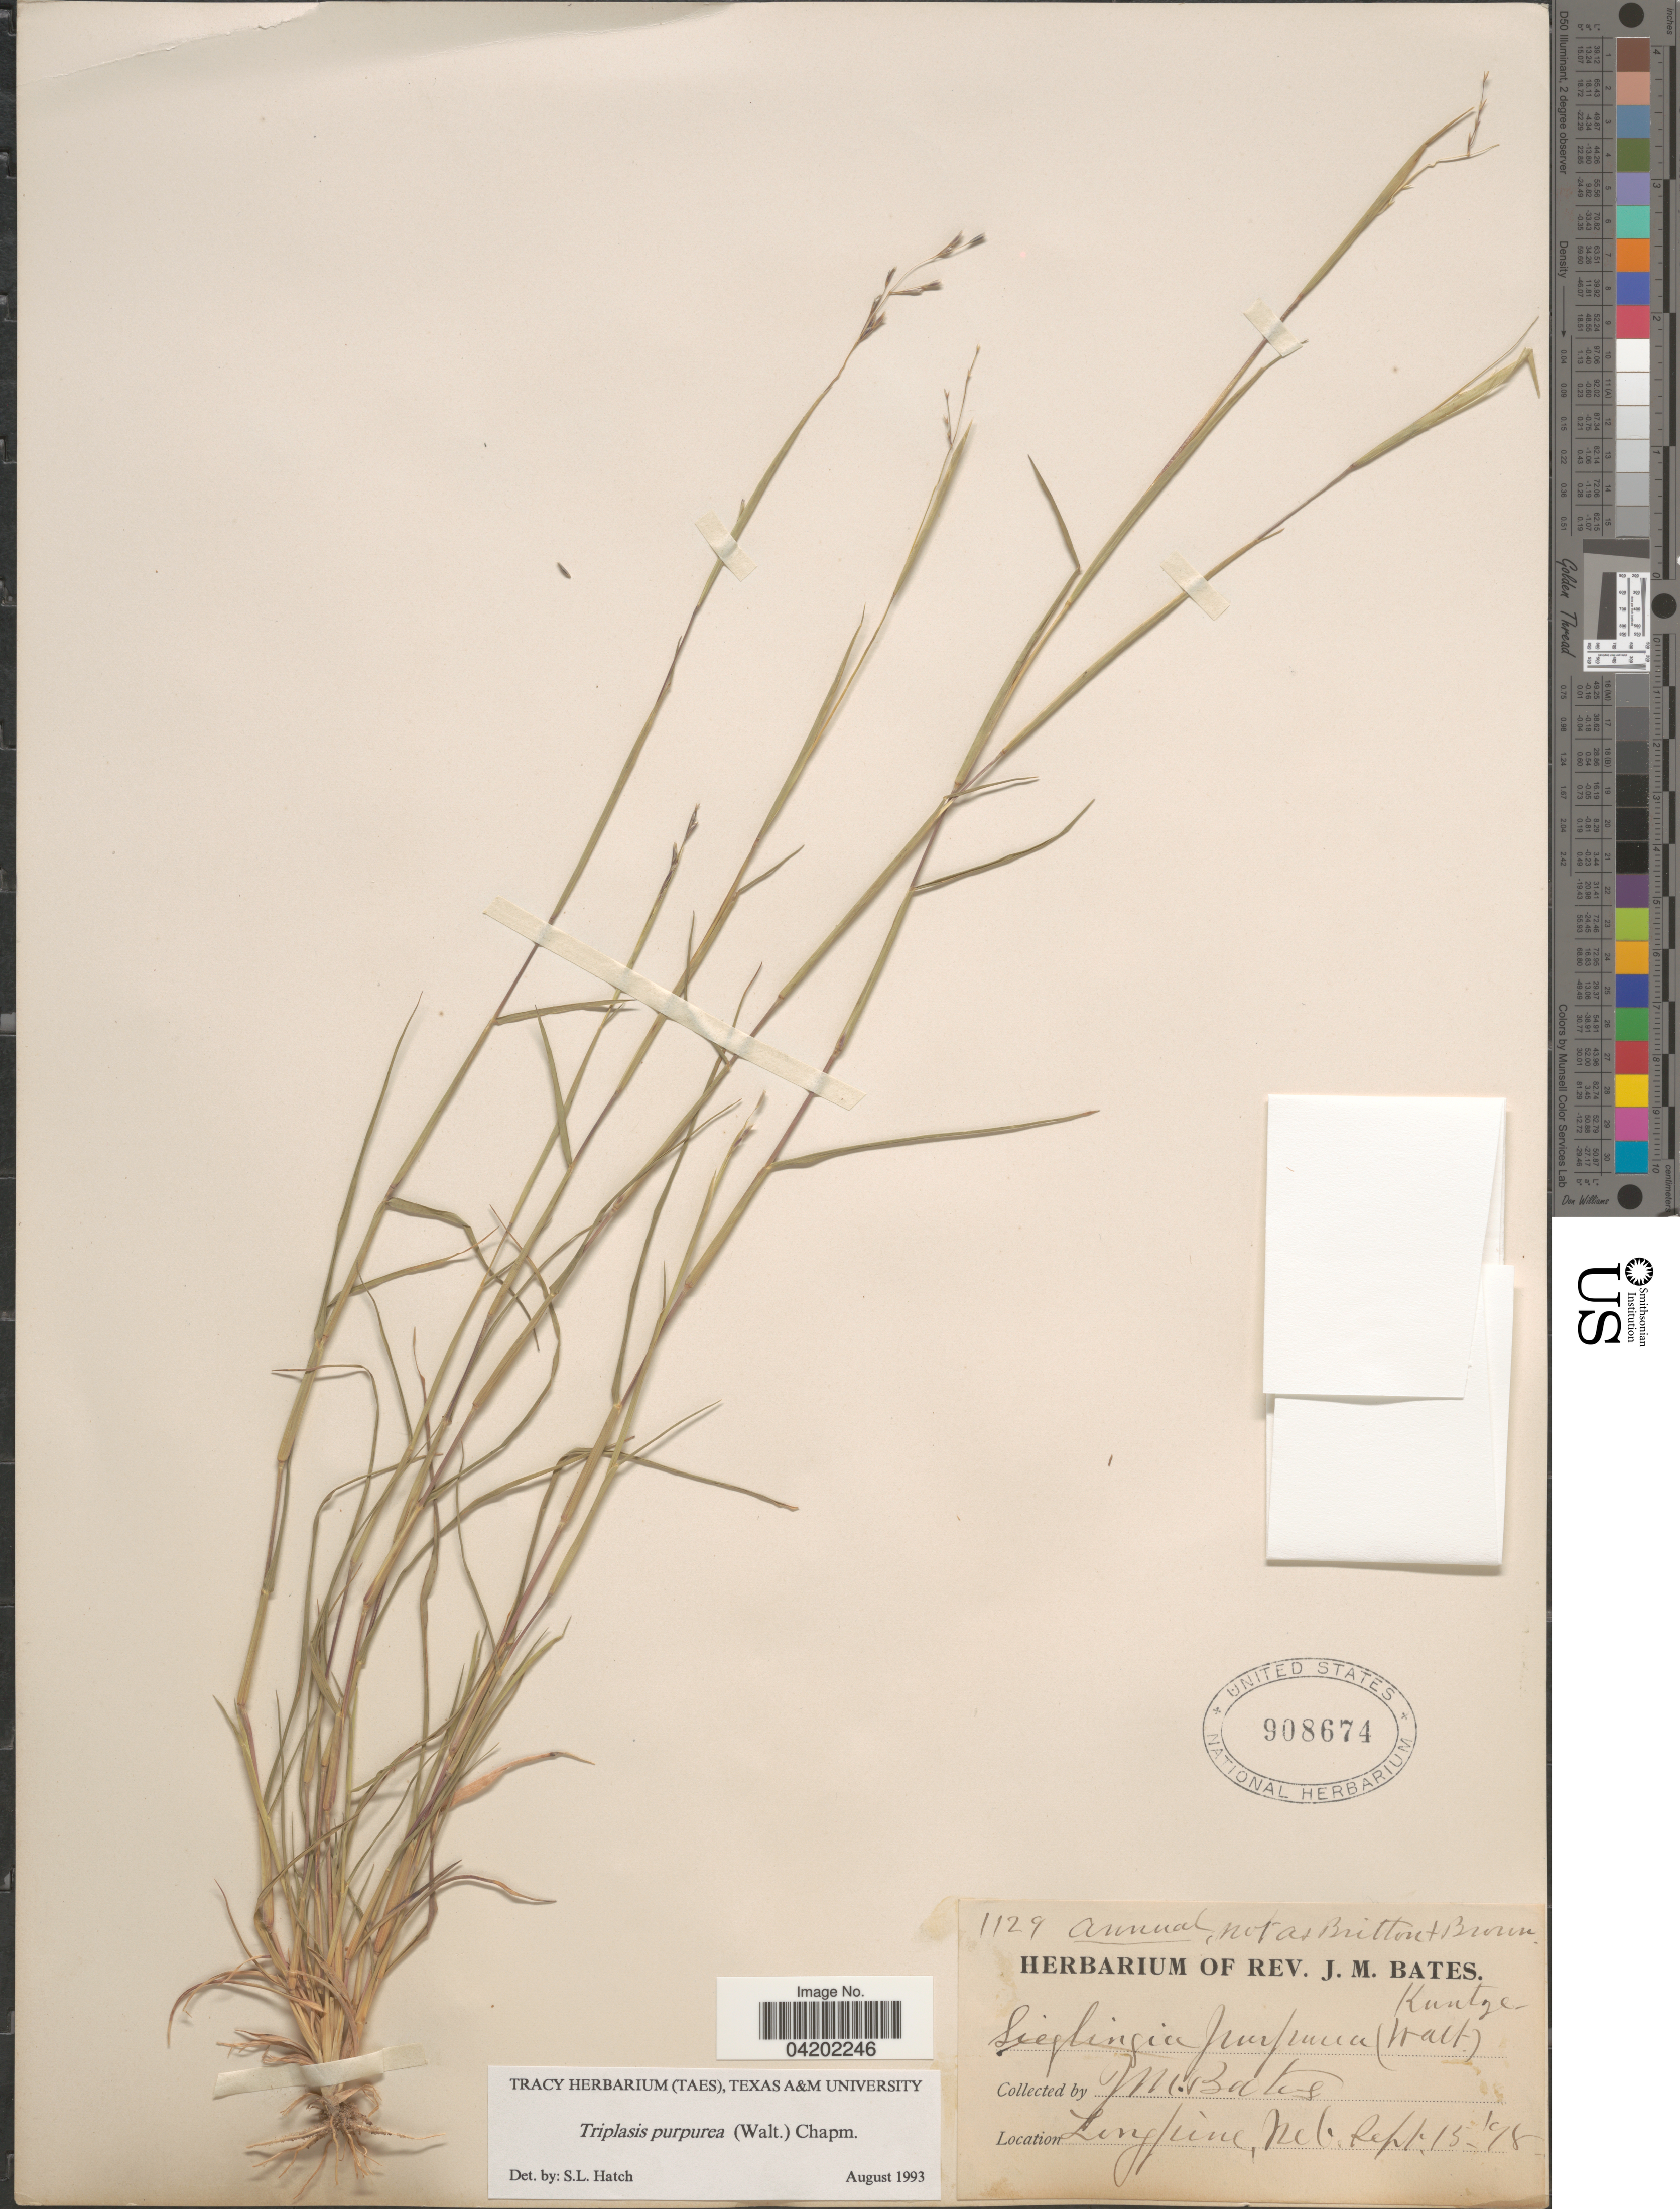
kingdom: Plantae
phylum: Tracheophyta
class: Liliopsida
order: Poales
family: Poaceae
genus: Triplasis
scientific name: Triplasis purpurea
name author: (Walter) Chapm.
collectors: J. Bates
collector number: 1129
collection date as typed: Transcribed d/m/y: 15/9/18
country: United States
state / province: Nebraska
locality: Longpine.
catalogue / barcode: US 908674